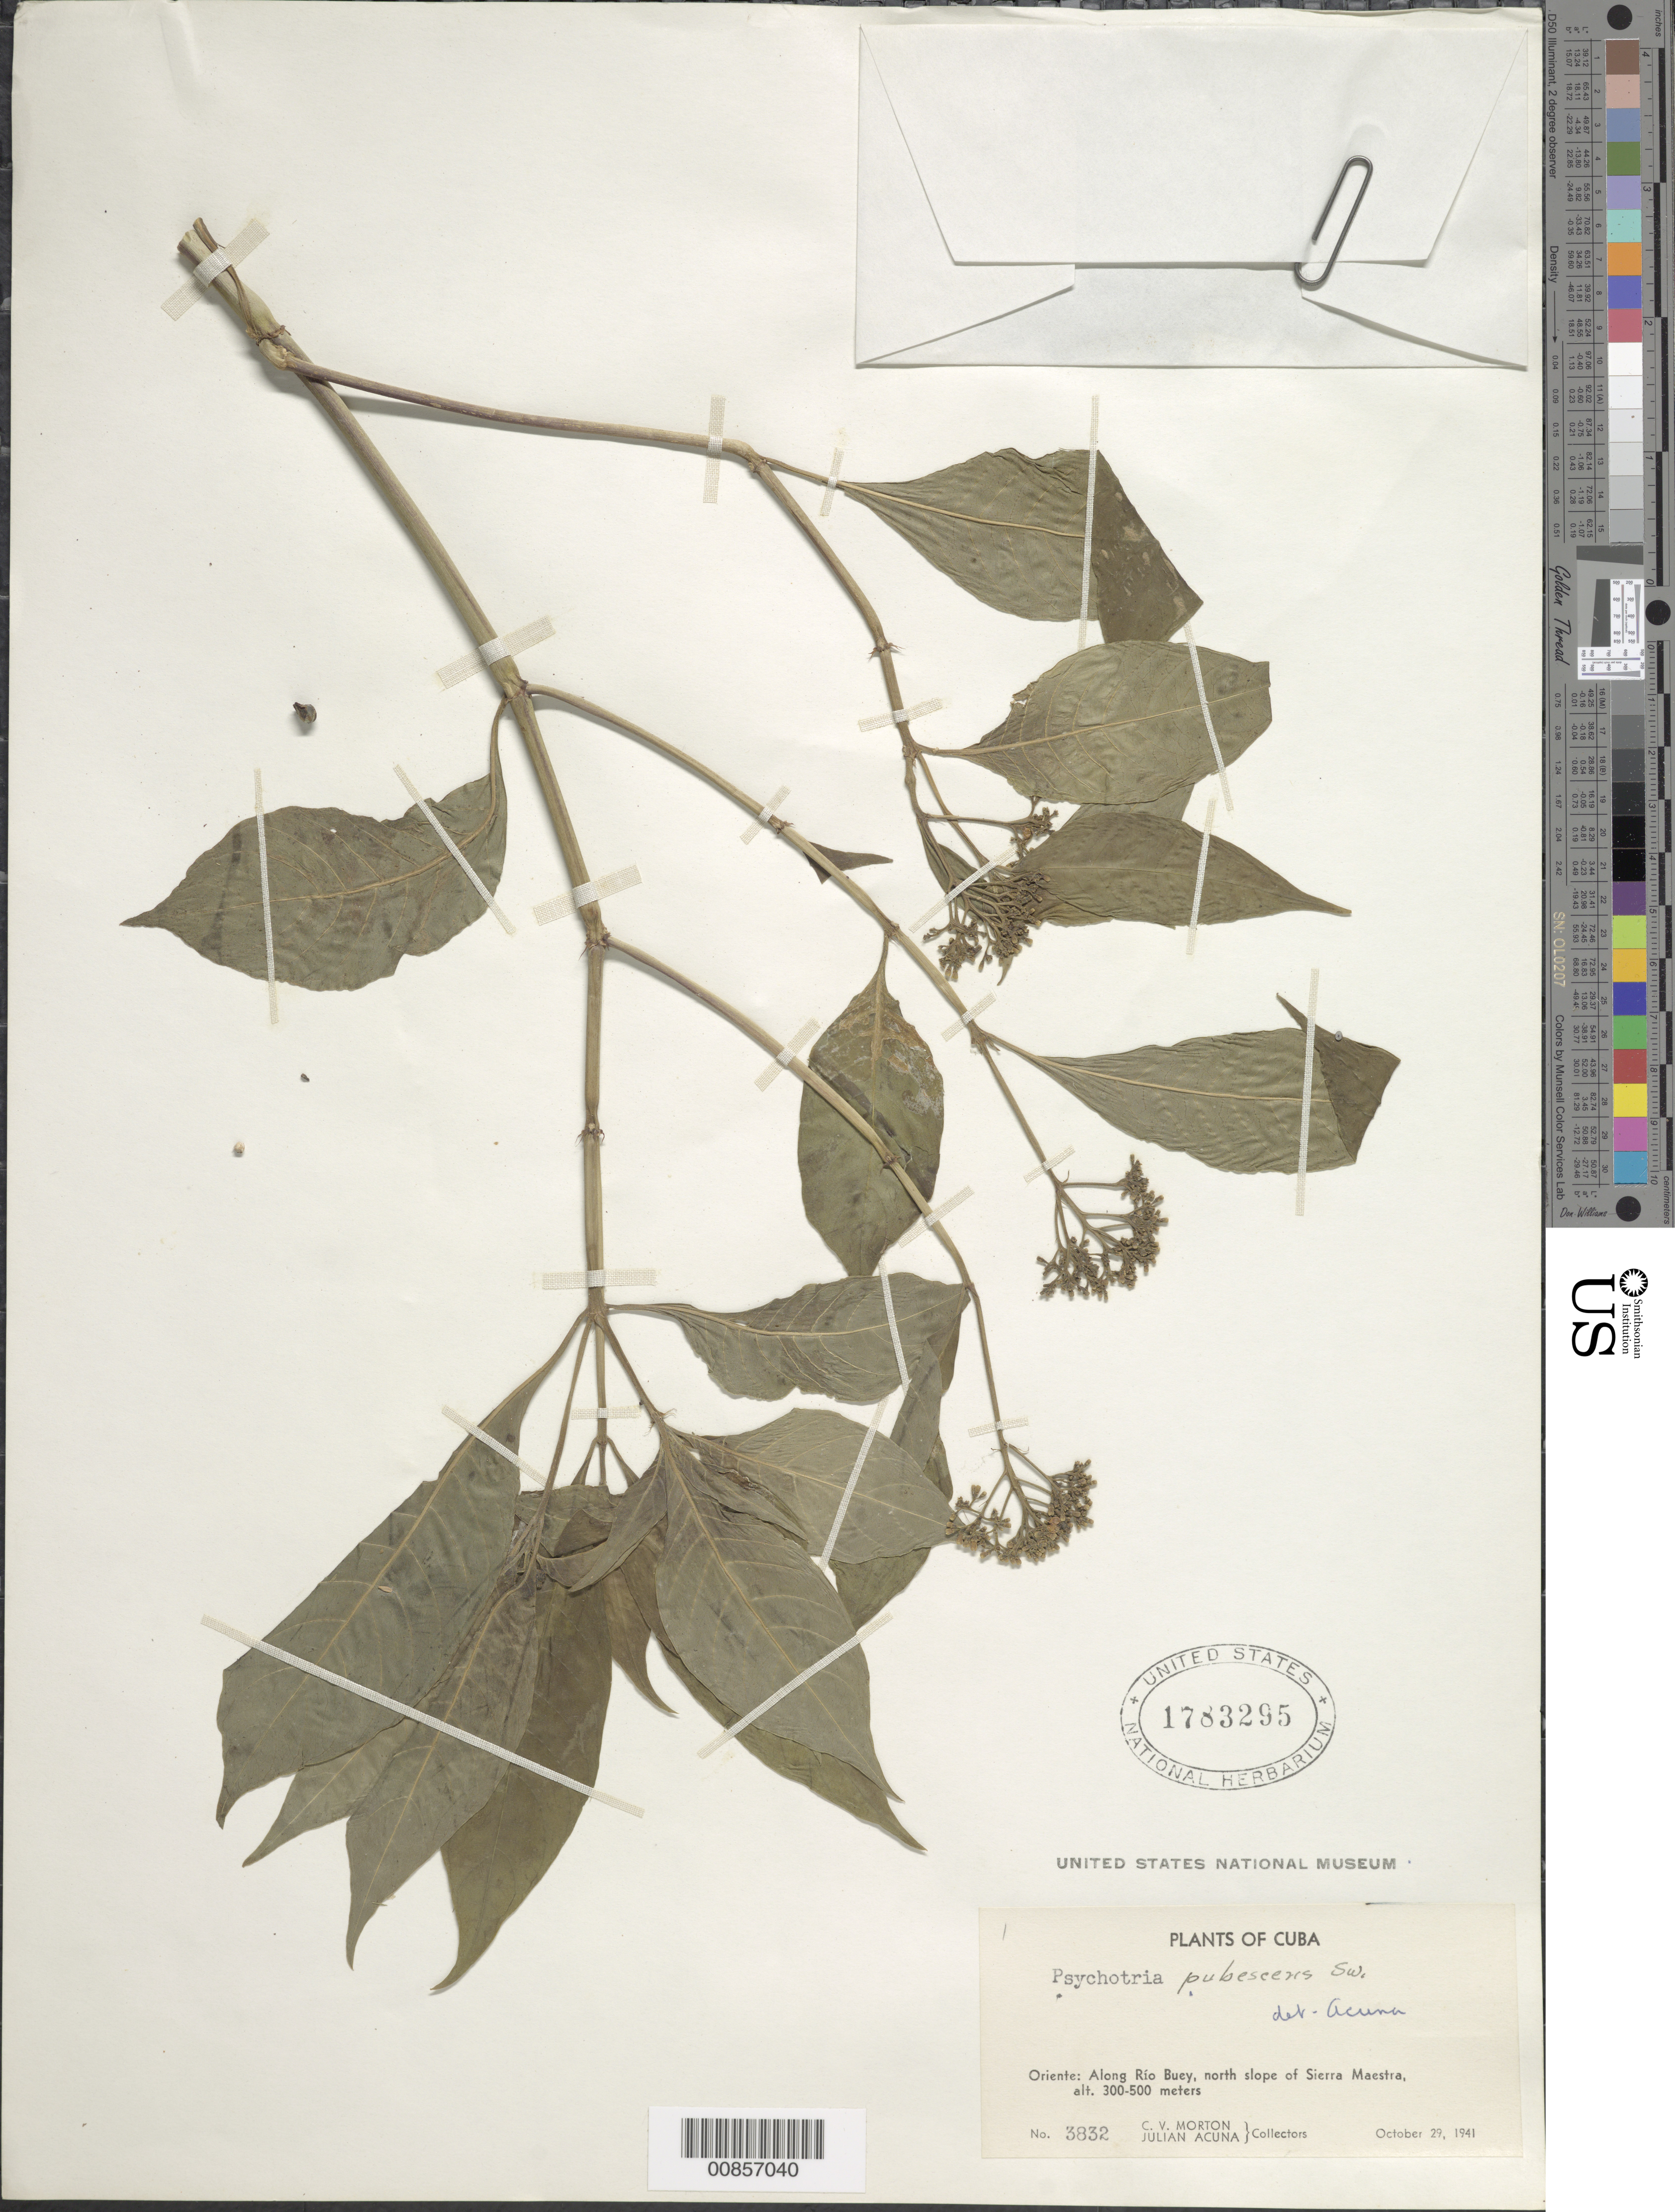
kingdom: Plantae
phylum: Tracheophyta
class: Magnoliopsida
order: Gentianales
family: Rubiaceae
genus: Psychotria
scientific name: Psychotria pubescens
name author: Sw.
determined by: Acuña, J. B.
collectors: C. V. Morton & J. Acuña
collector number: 3832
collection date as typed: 29 Oct 1941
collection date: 1941-10-29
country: Cuba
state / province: Oriente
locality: Along Rio Buey, north slope of Sierra Maestra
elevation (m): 300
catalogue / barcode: US 1783295